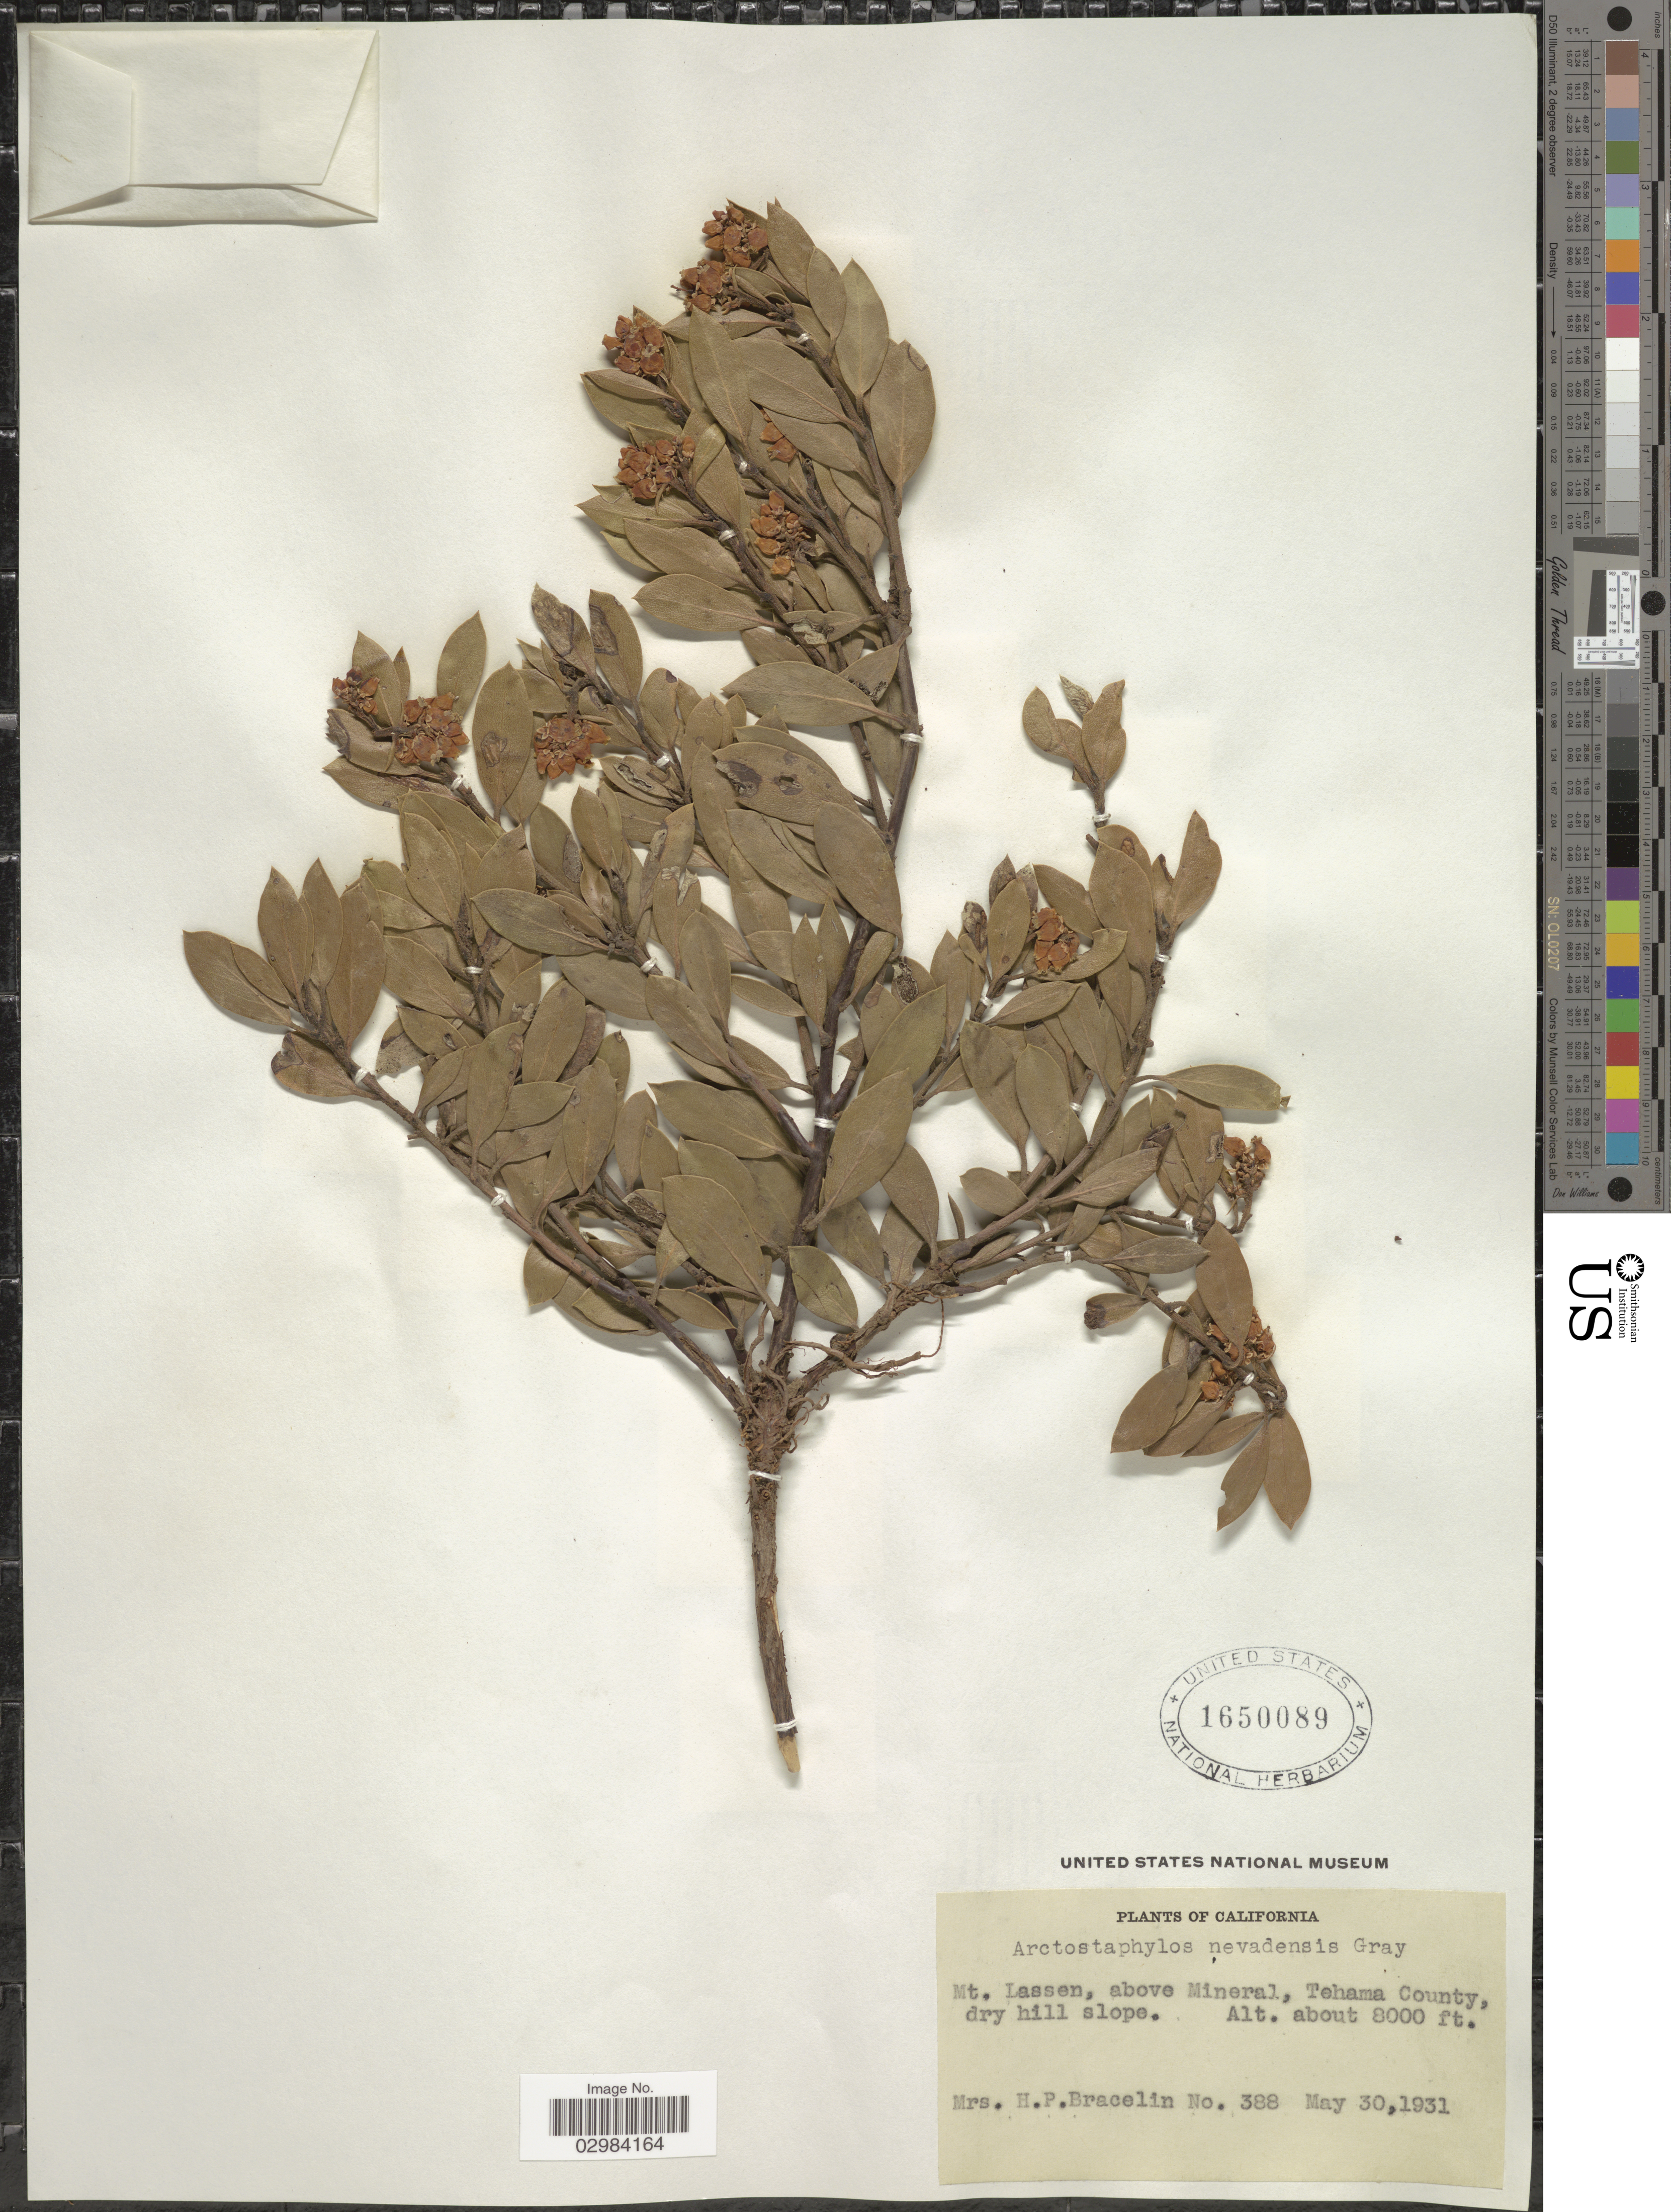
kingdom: Plantae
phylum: Tracheophyta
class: Magnoliopsida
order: Ericales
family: Ericaceae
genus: Arctostaphylos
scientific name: Arctostaphylos nevadensis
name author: A. Gray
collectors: H. Bracelin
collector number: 388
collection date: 1931-05-30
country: United States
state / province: California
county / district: Tehama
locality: Mt. Lassen, above Mineral, Tehama County.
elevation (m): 2438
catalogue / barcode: US 1650089